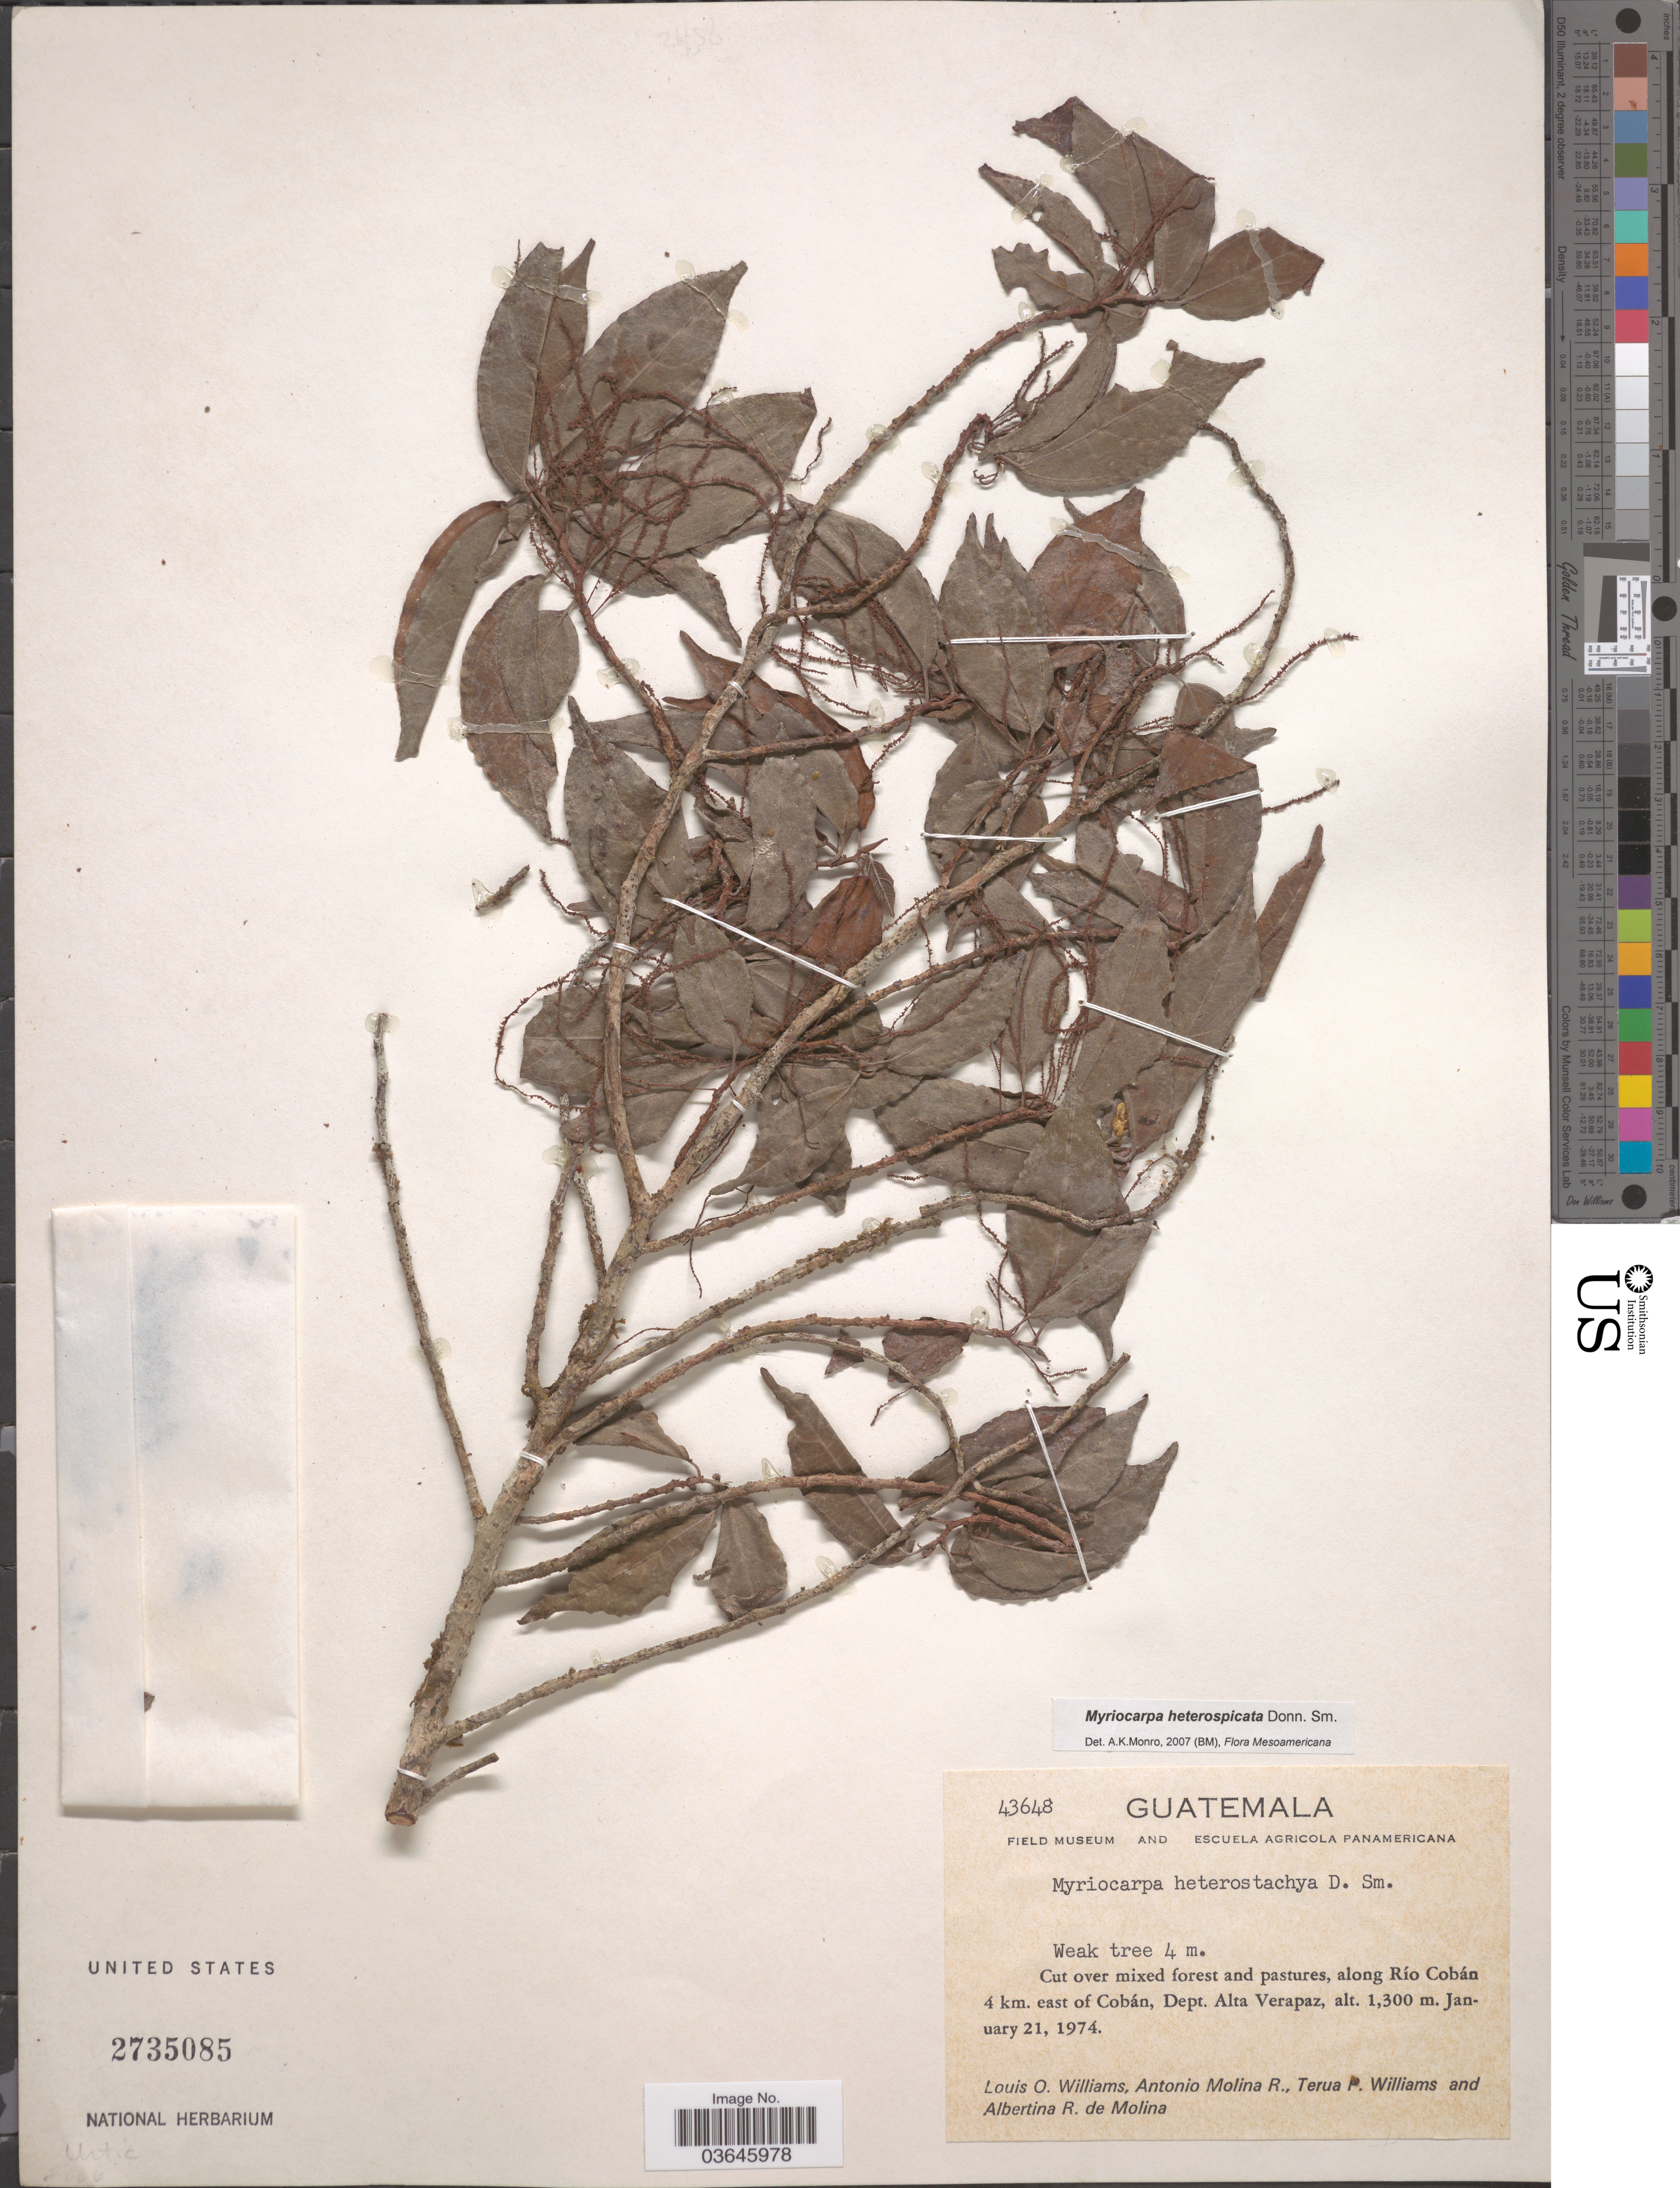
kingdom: Plantae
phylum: Tracheophyta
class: Magnoliopsida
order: Rosales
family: Urticaceae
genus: Myriocarpa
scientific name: Myriocarpa heterostachya Donn. Sm., nom. illeg.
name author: Donn. Sm.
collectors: L. O. Williams, A. Molina R., T. Williams & A. R. Molina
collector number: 43648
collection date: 1974-01-21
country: Guatemala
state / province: Alta Verapaz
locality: Along Río Cobán 4 km. east of Cobán, Dept. Alta Verapaz.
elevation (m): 1300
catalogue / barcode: US 2735085